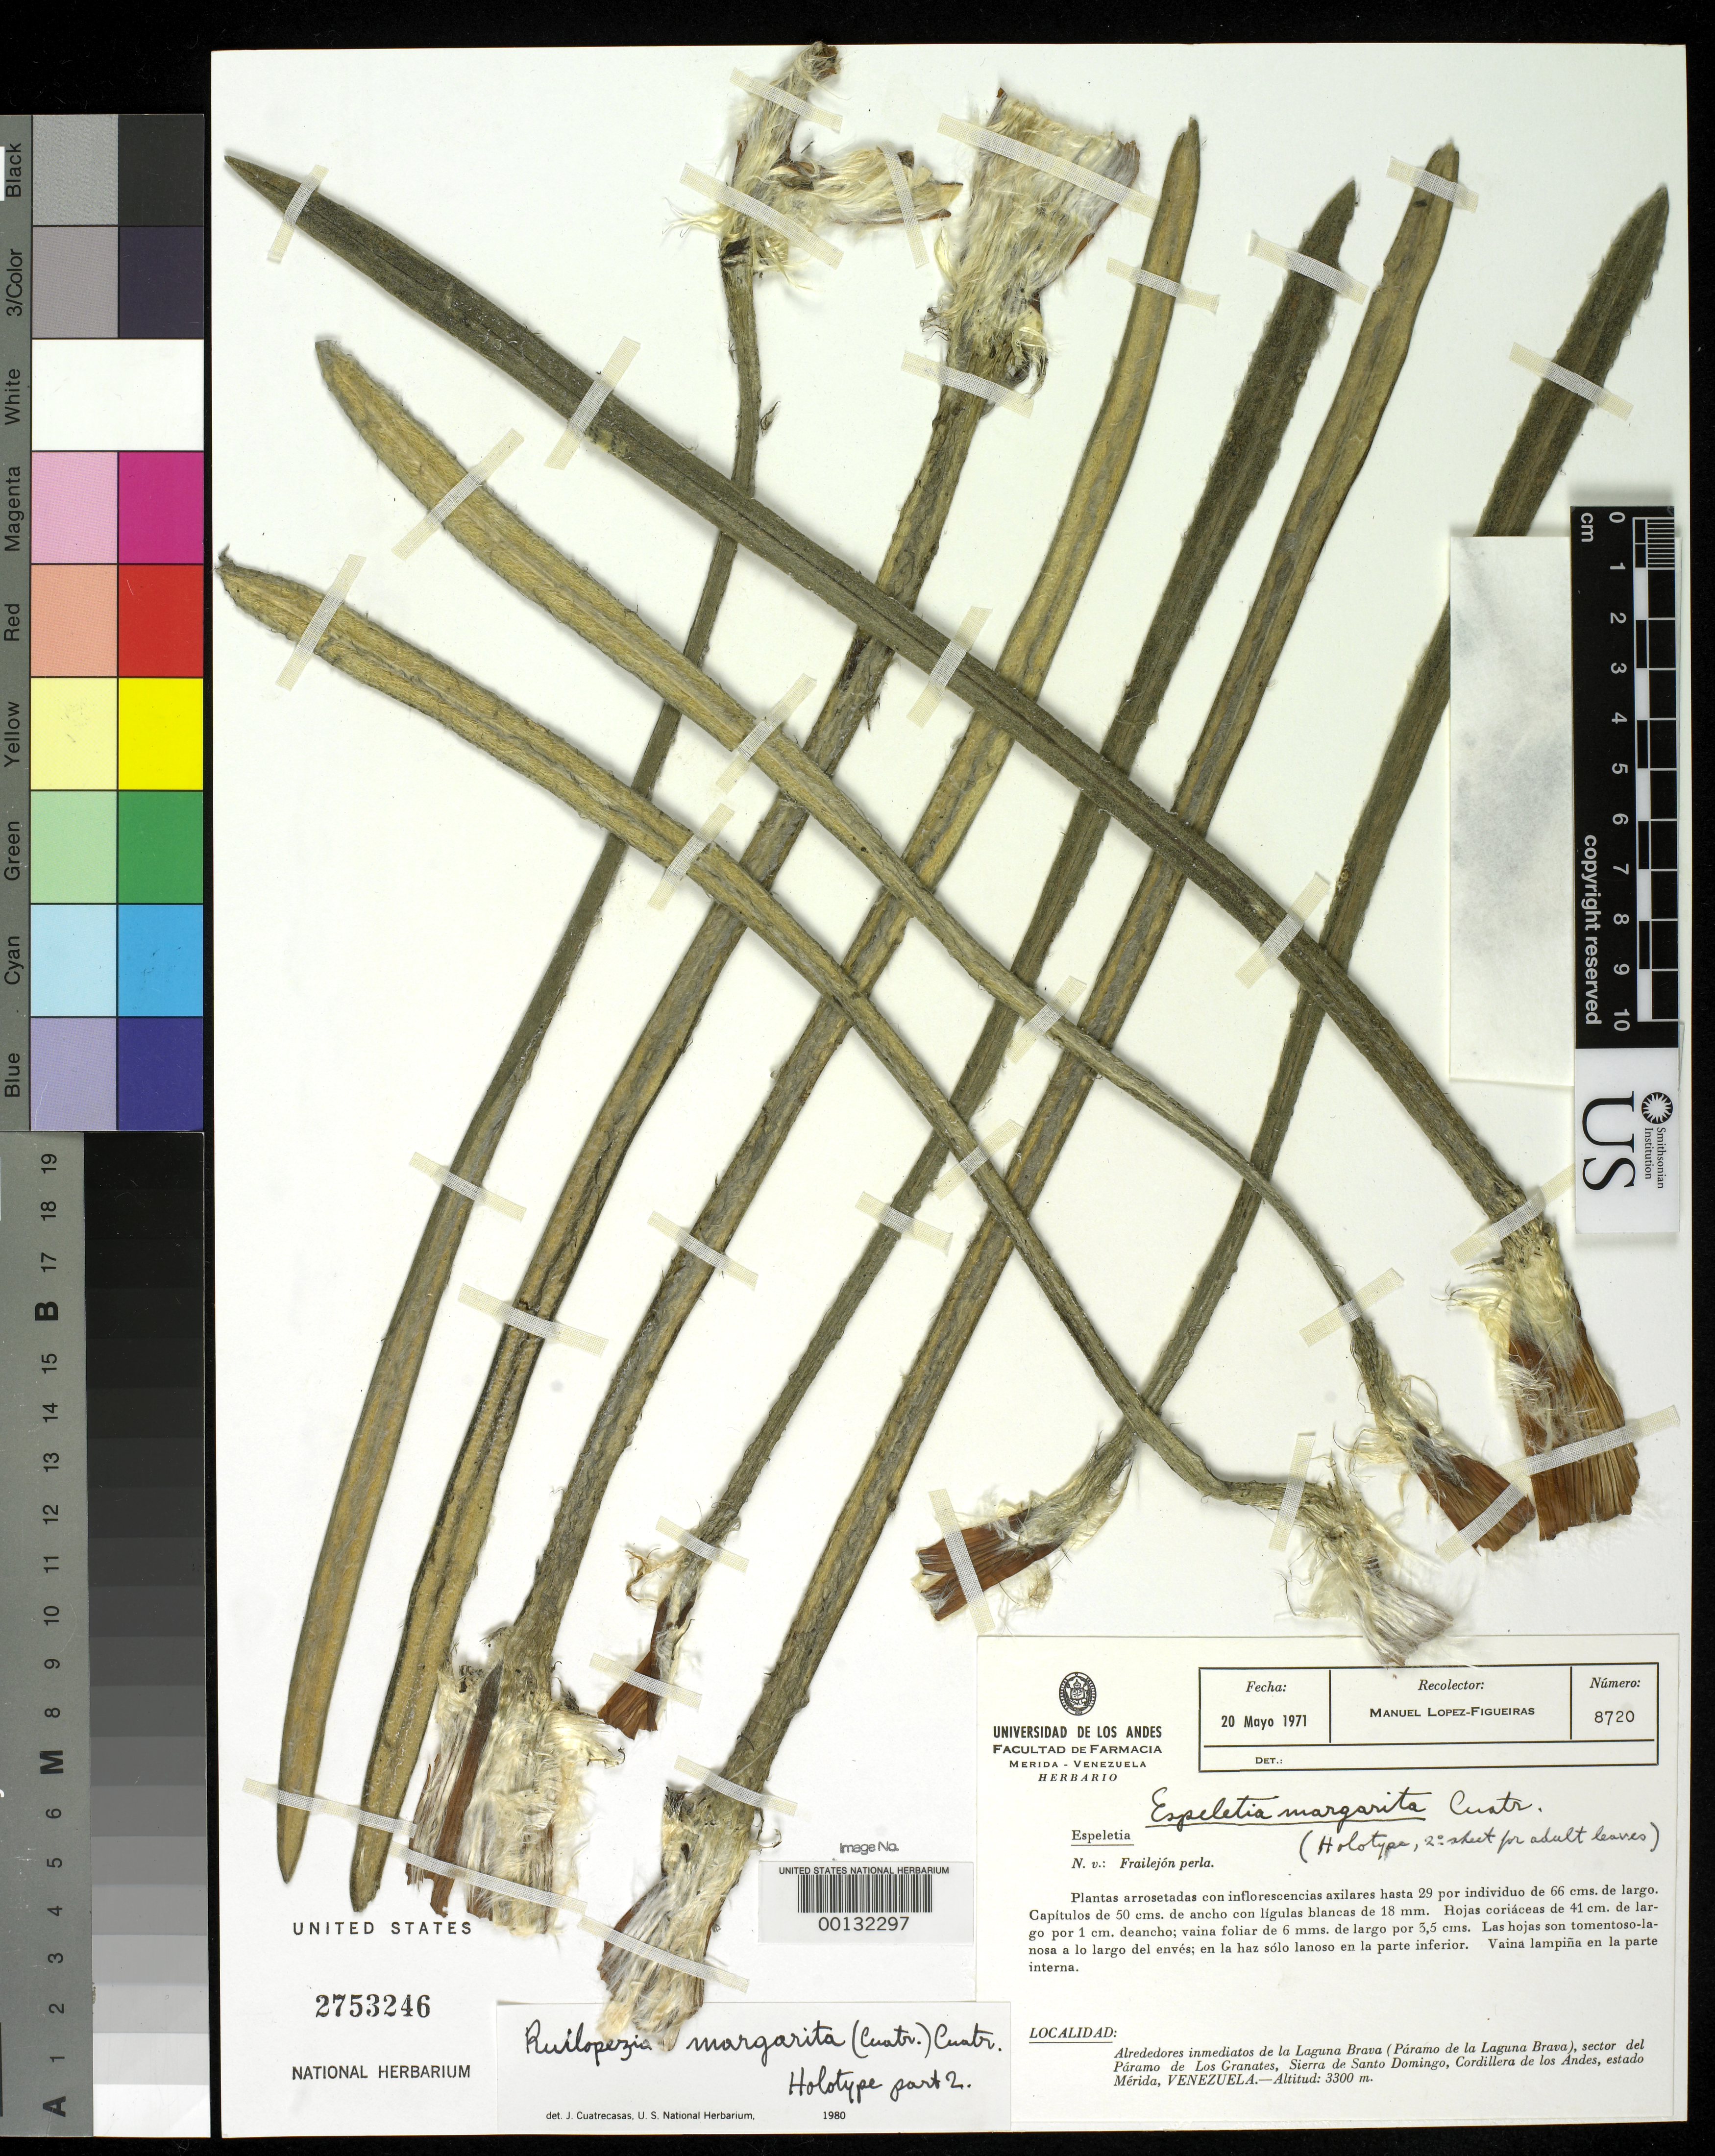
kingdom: Plantae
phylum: Tracheophyta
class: Magnoliopsida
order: Asterales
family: Asteraceae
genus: Espeletia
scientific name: Espeletia margarita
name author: Cuatrec.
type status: Holotype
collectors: M. López Figueiras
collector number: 8720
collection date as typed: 20 May 1971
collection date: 1971-05-20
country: Venezuela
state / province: Mérida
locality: Cordillera de Los Andes, Sierra de Santo Domingo, Páramo de Los Granates, Páramo de La Laguna Brava.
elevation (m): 3300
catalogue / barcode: US 2753246